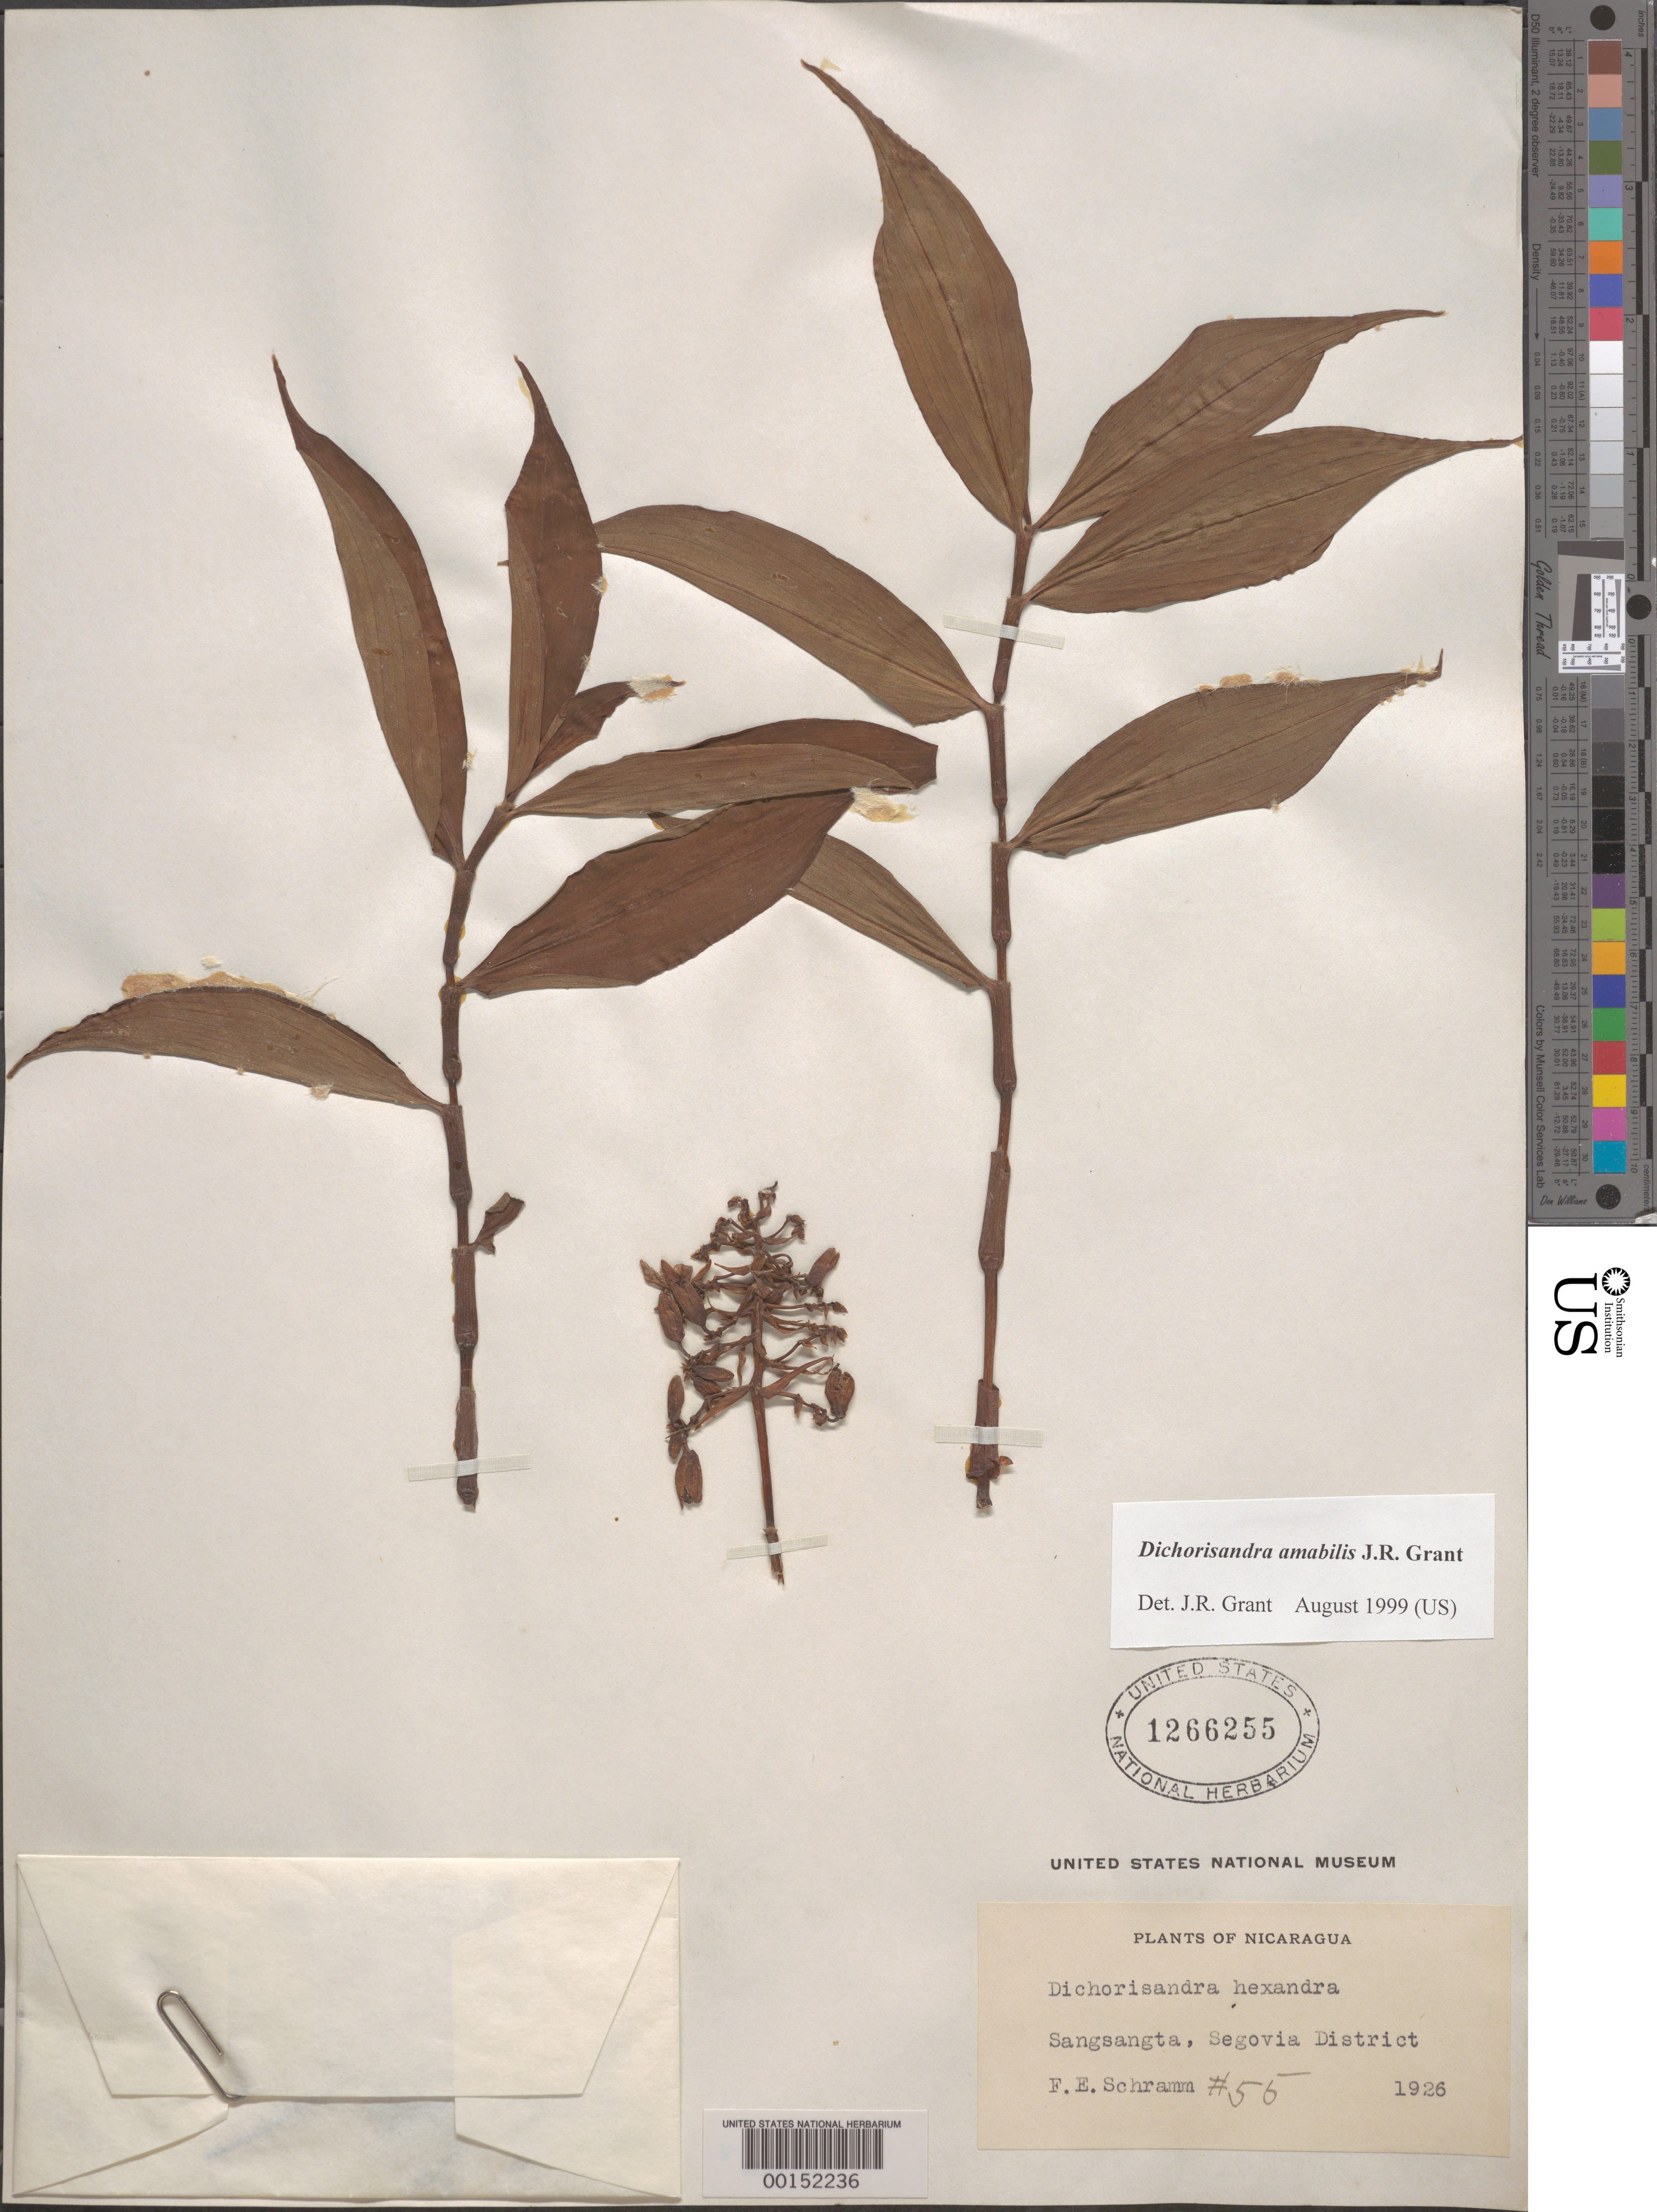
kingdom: Plantae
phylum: Tracheophyta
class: Liliopsida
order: Commelinales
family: Commelinaceae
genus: Dichorisandra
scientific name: Dichorisandra hexandra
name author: (Aubl.) Standl.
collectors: F. E. Schramm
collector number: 55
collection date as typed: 1926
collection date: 1926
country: Nicaragua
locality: Sangsangta, sevogia district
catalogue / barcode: US 1266255